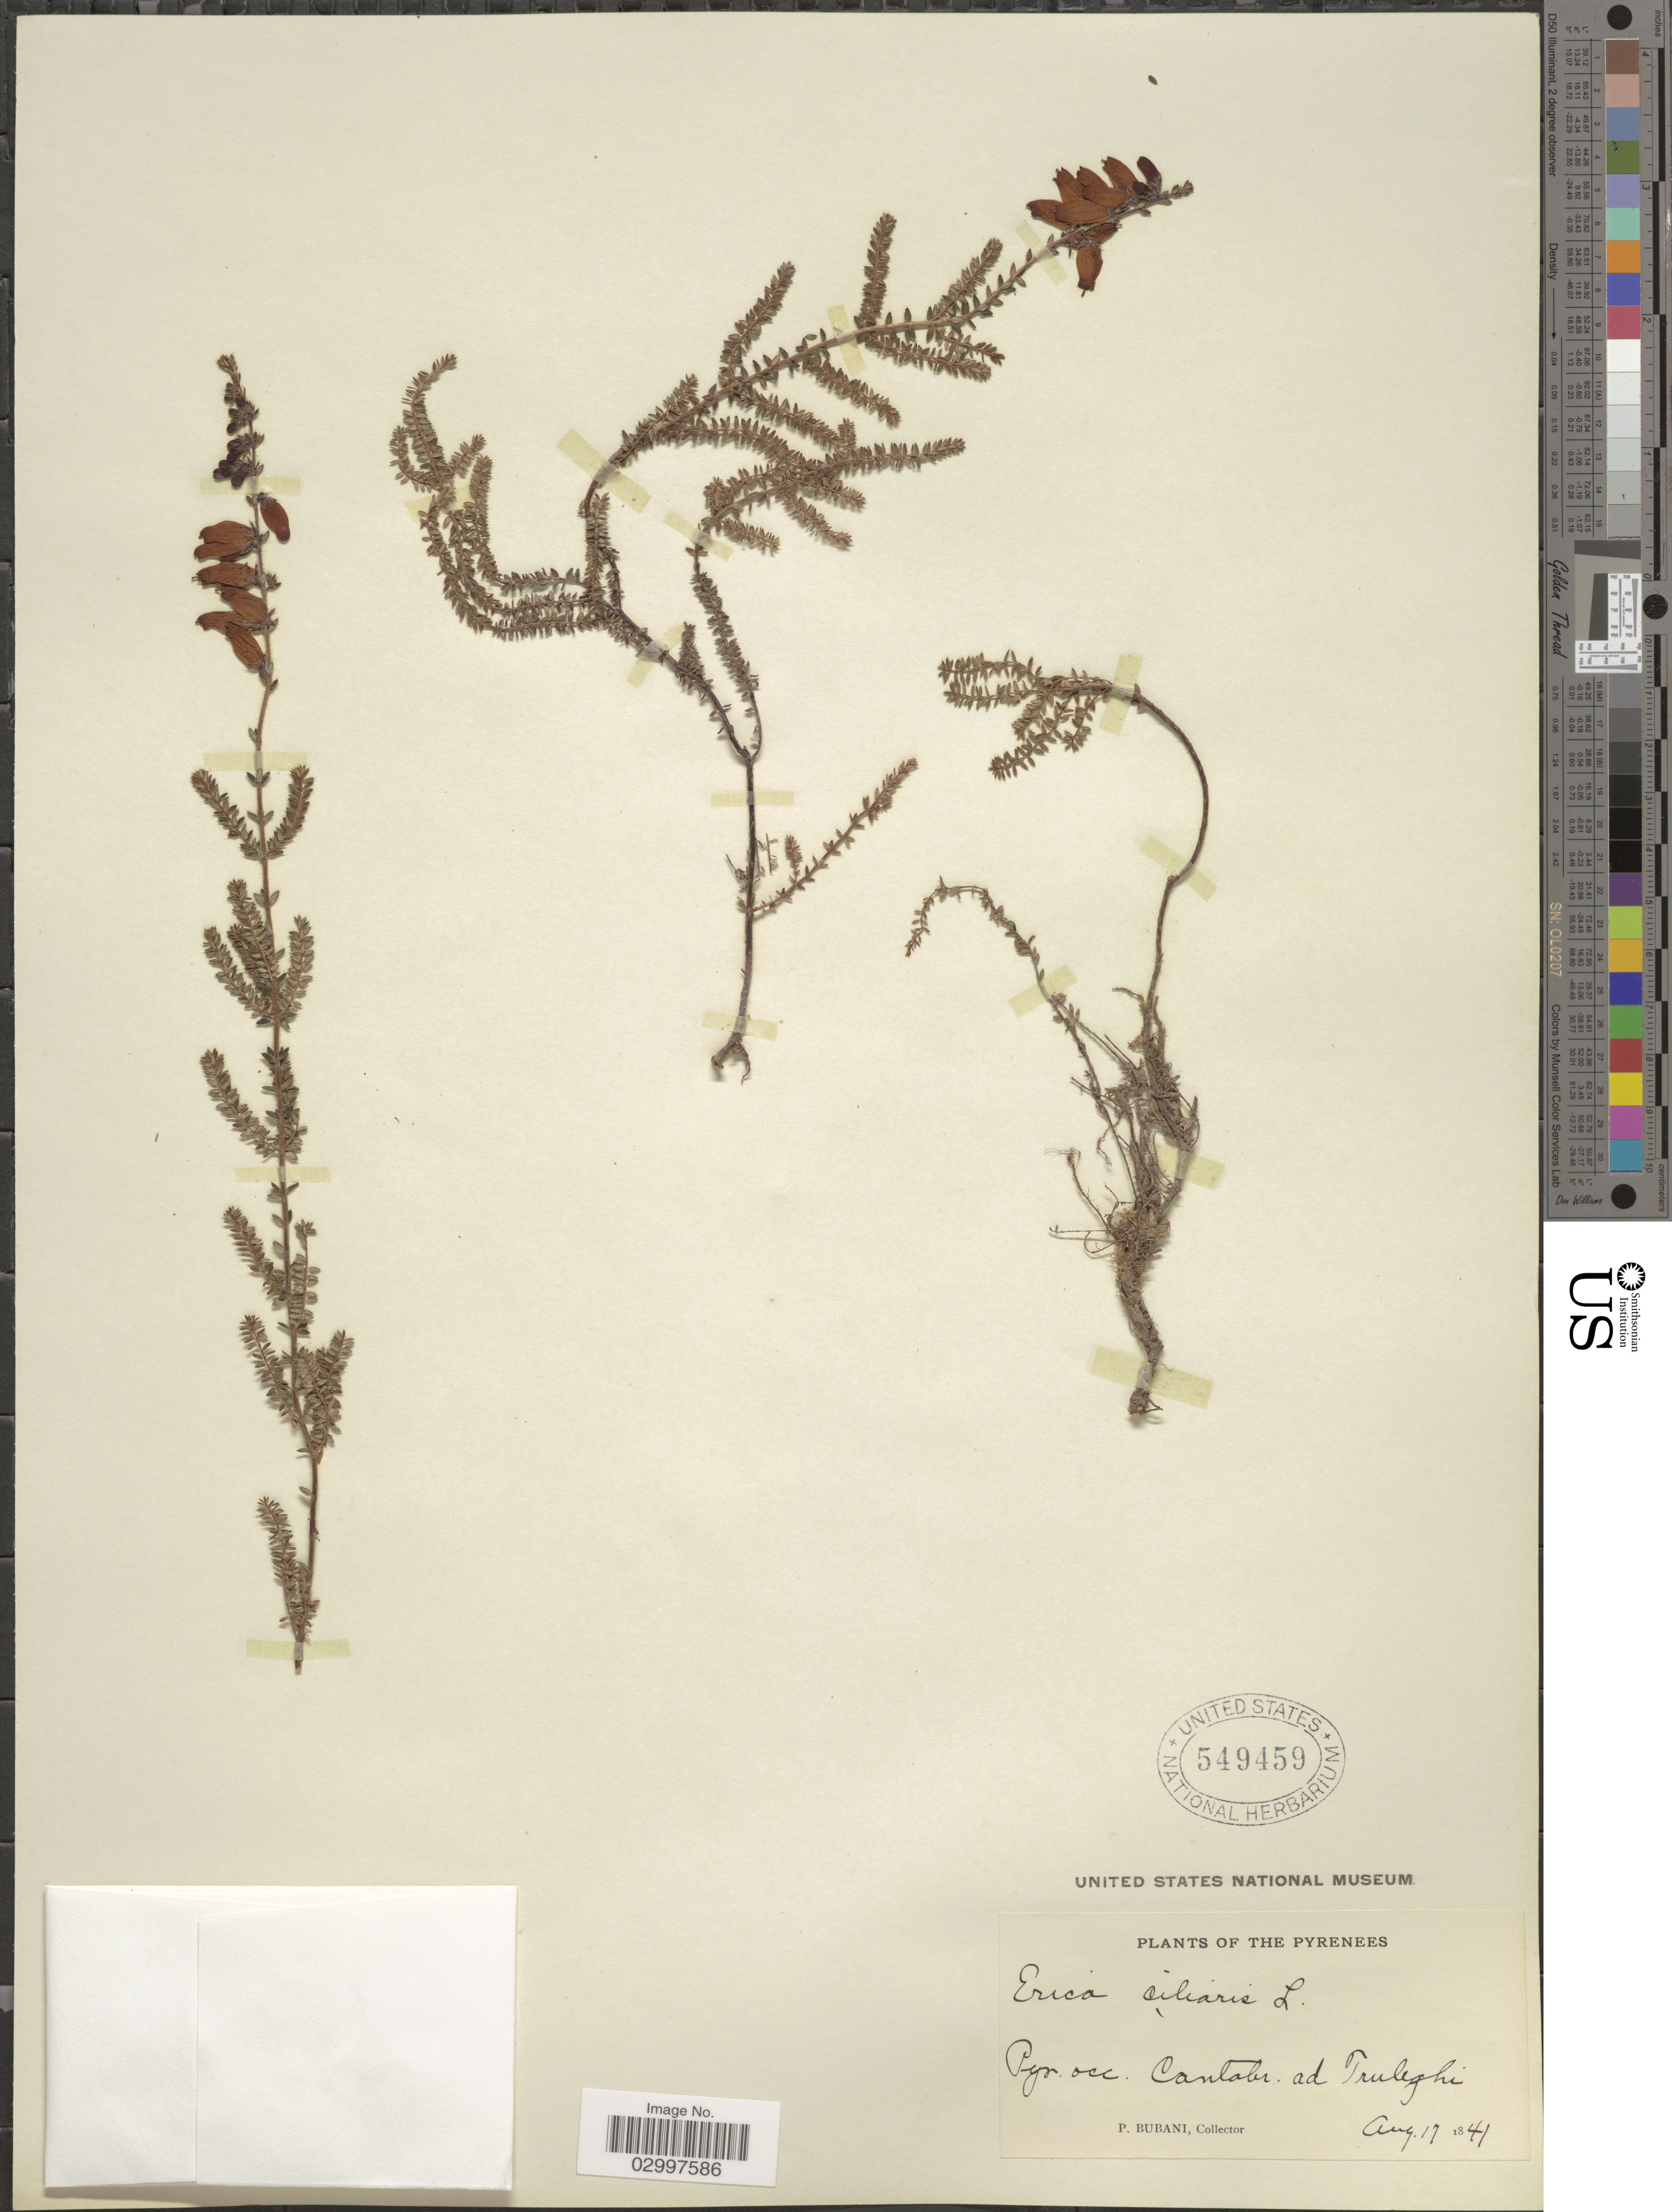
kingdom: Plantae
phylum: Tracheophyta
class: Magnoliopsida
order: Ericales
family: Ericaceae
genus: Erica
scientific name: Erica ciliaris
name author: L.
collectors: P. Bubani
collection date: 1841-08-17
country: Spain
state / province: Cantabria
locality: The Pyrenees. Pyr. occ. Cantabr. ad Truleghi.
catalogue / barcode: US 549459